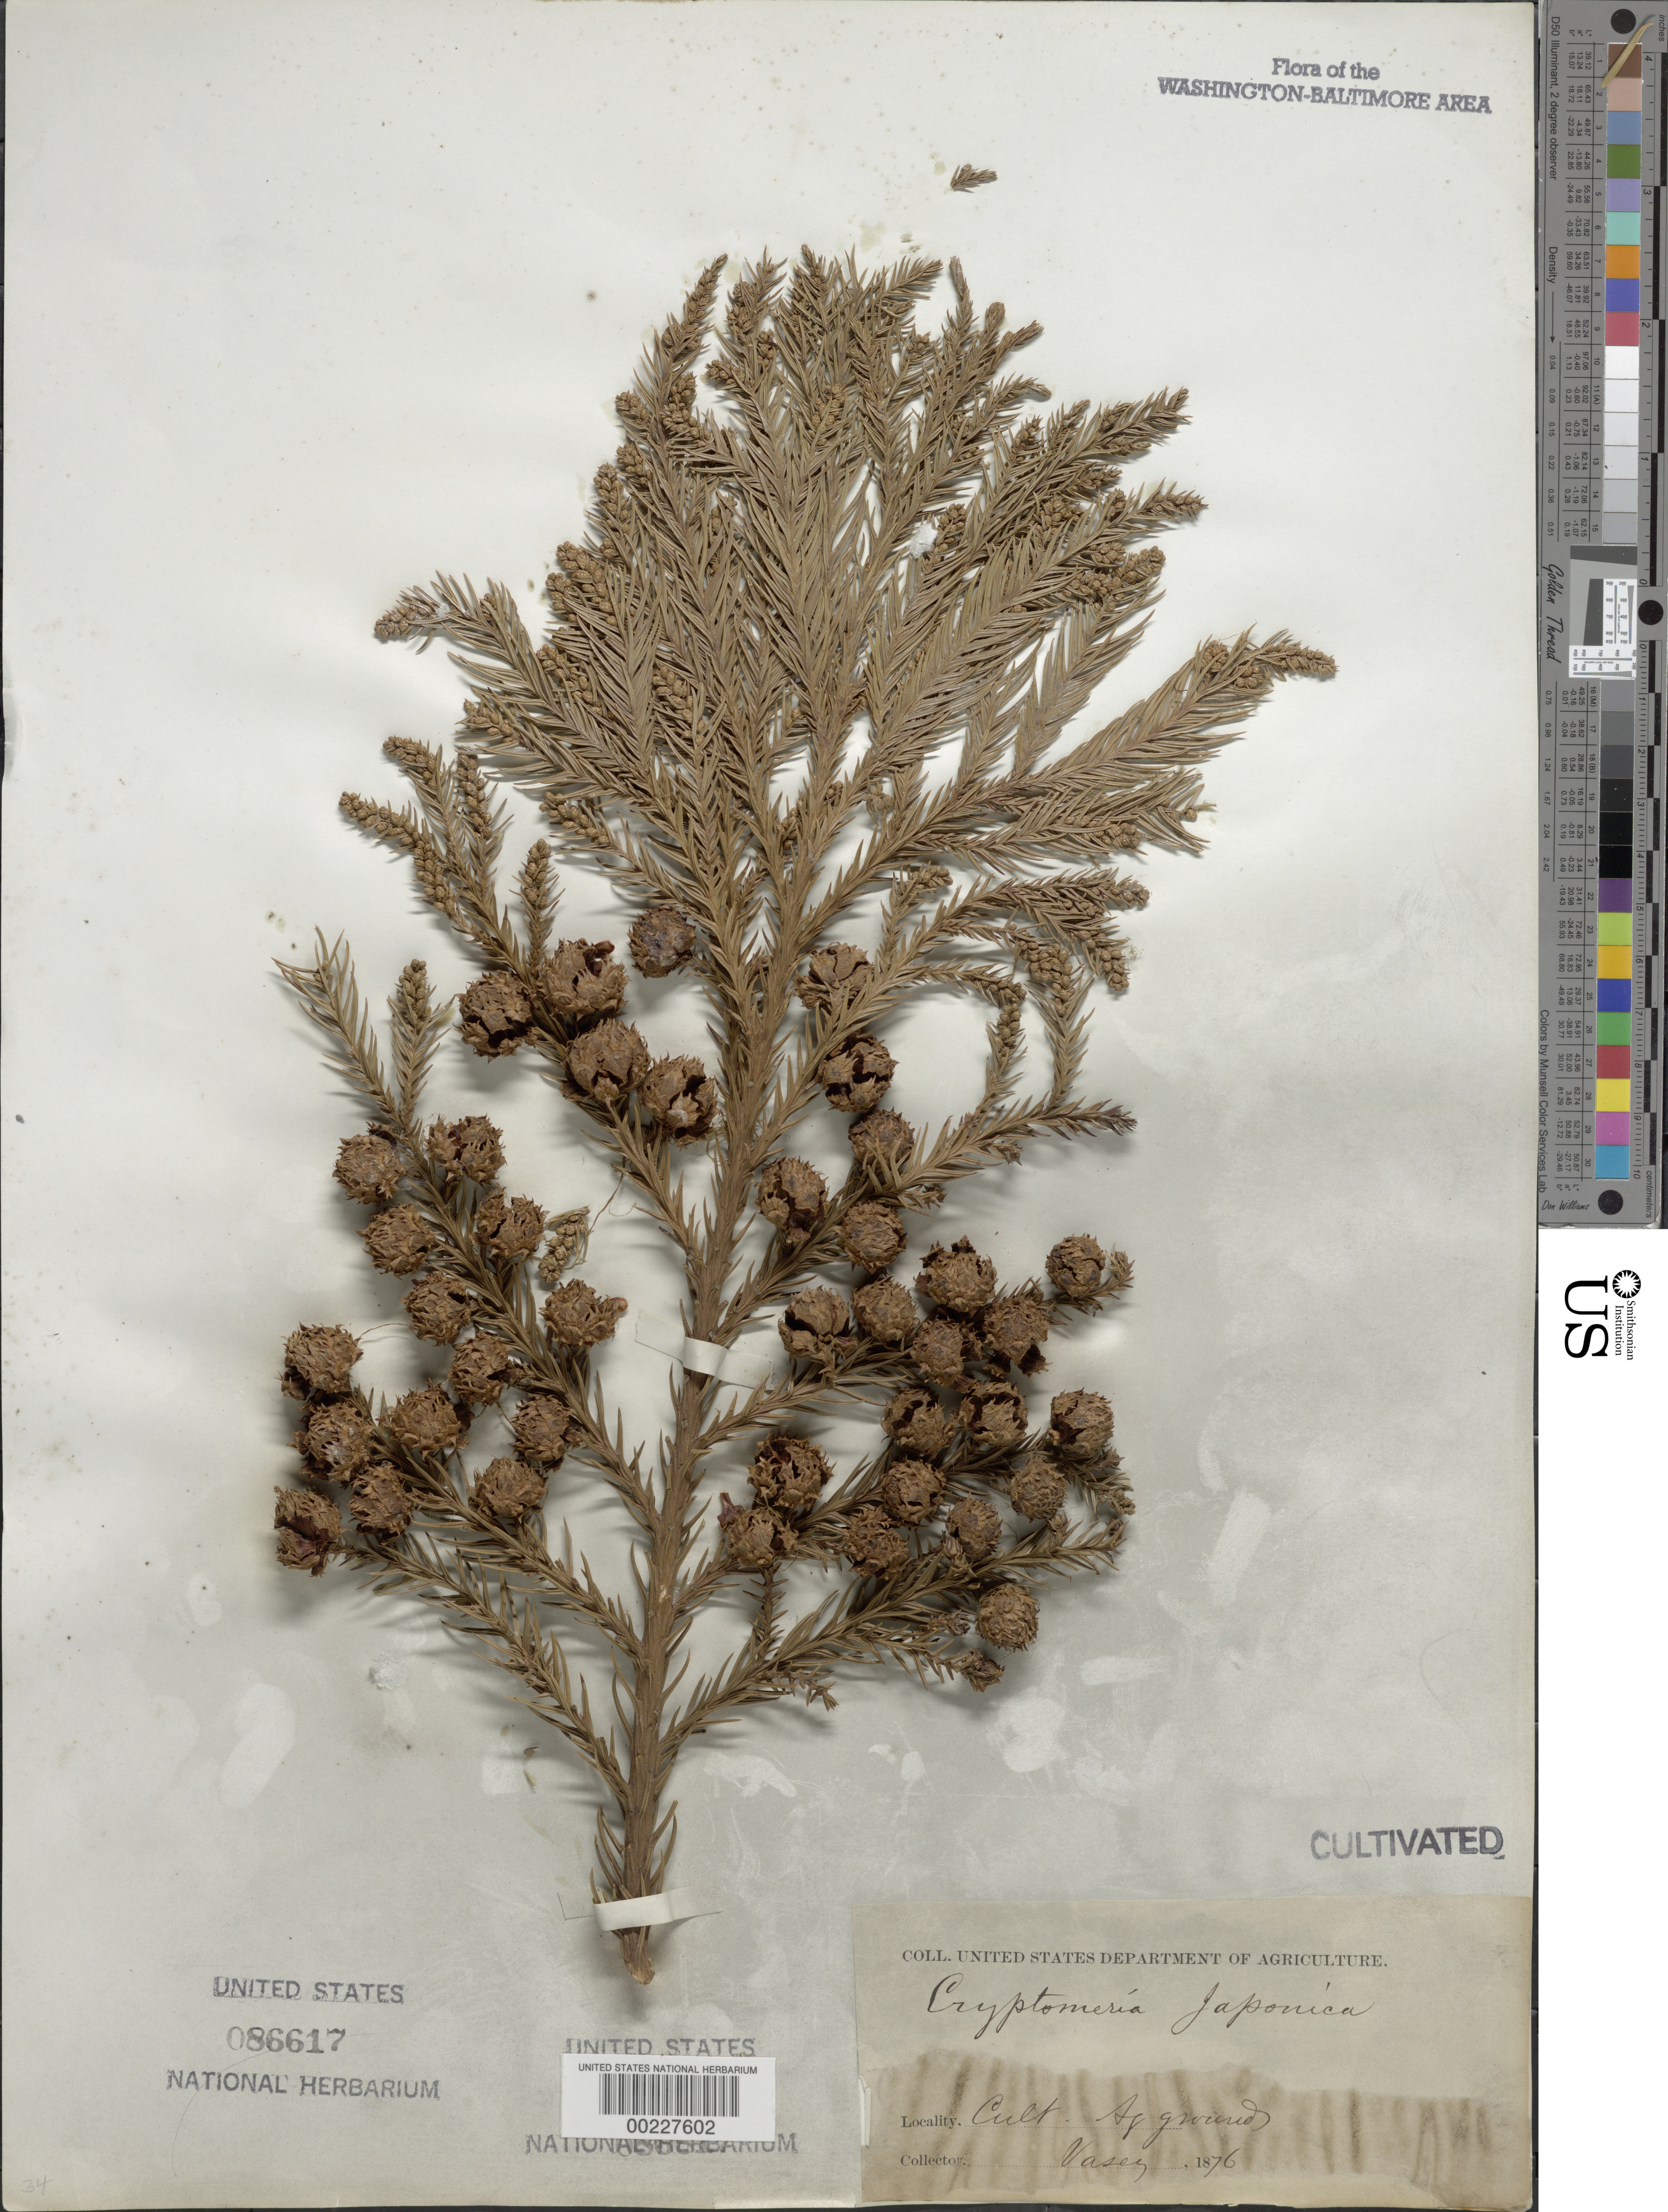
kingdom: Plantae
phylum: Tracheophyta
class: Pinopsida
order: Pinales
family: Cupressaceae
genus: Cryptomeria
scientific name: Cryptomeria japonica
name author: (Thunb. ex L. f.) D. Don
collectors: G. R. Vasey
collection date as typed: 1876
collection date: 1876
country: United States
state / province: District of Columbia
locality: Agriculture grounds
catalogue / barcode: US 86617